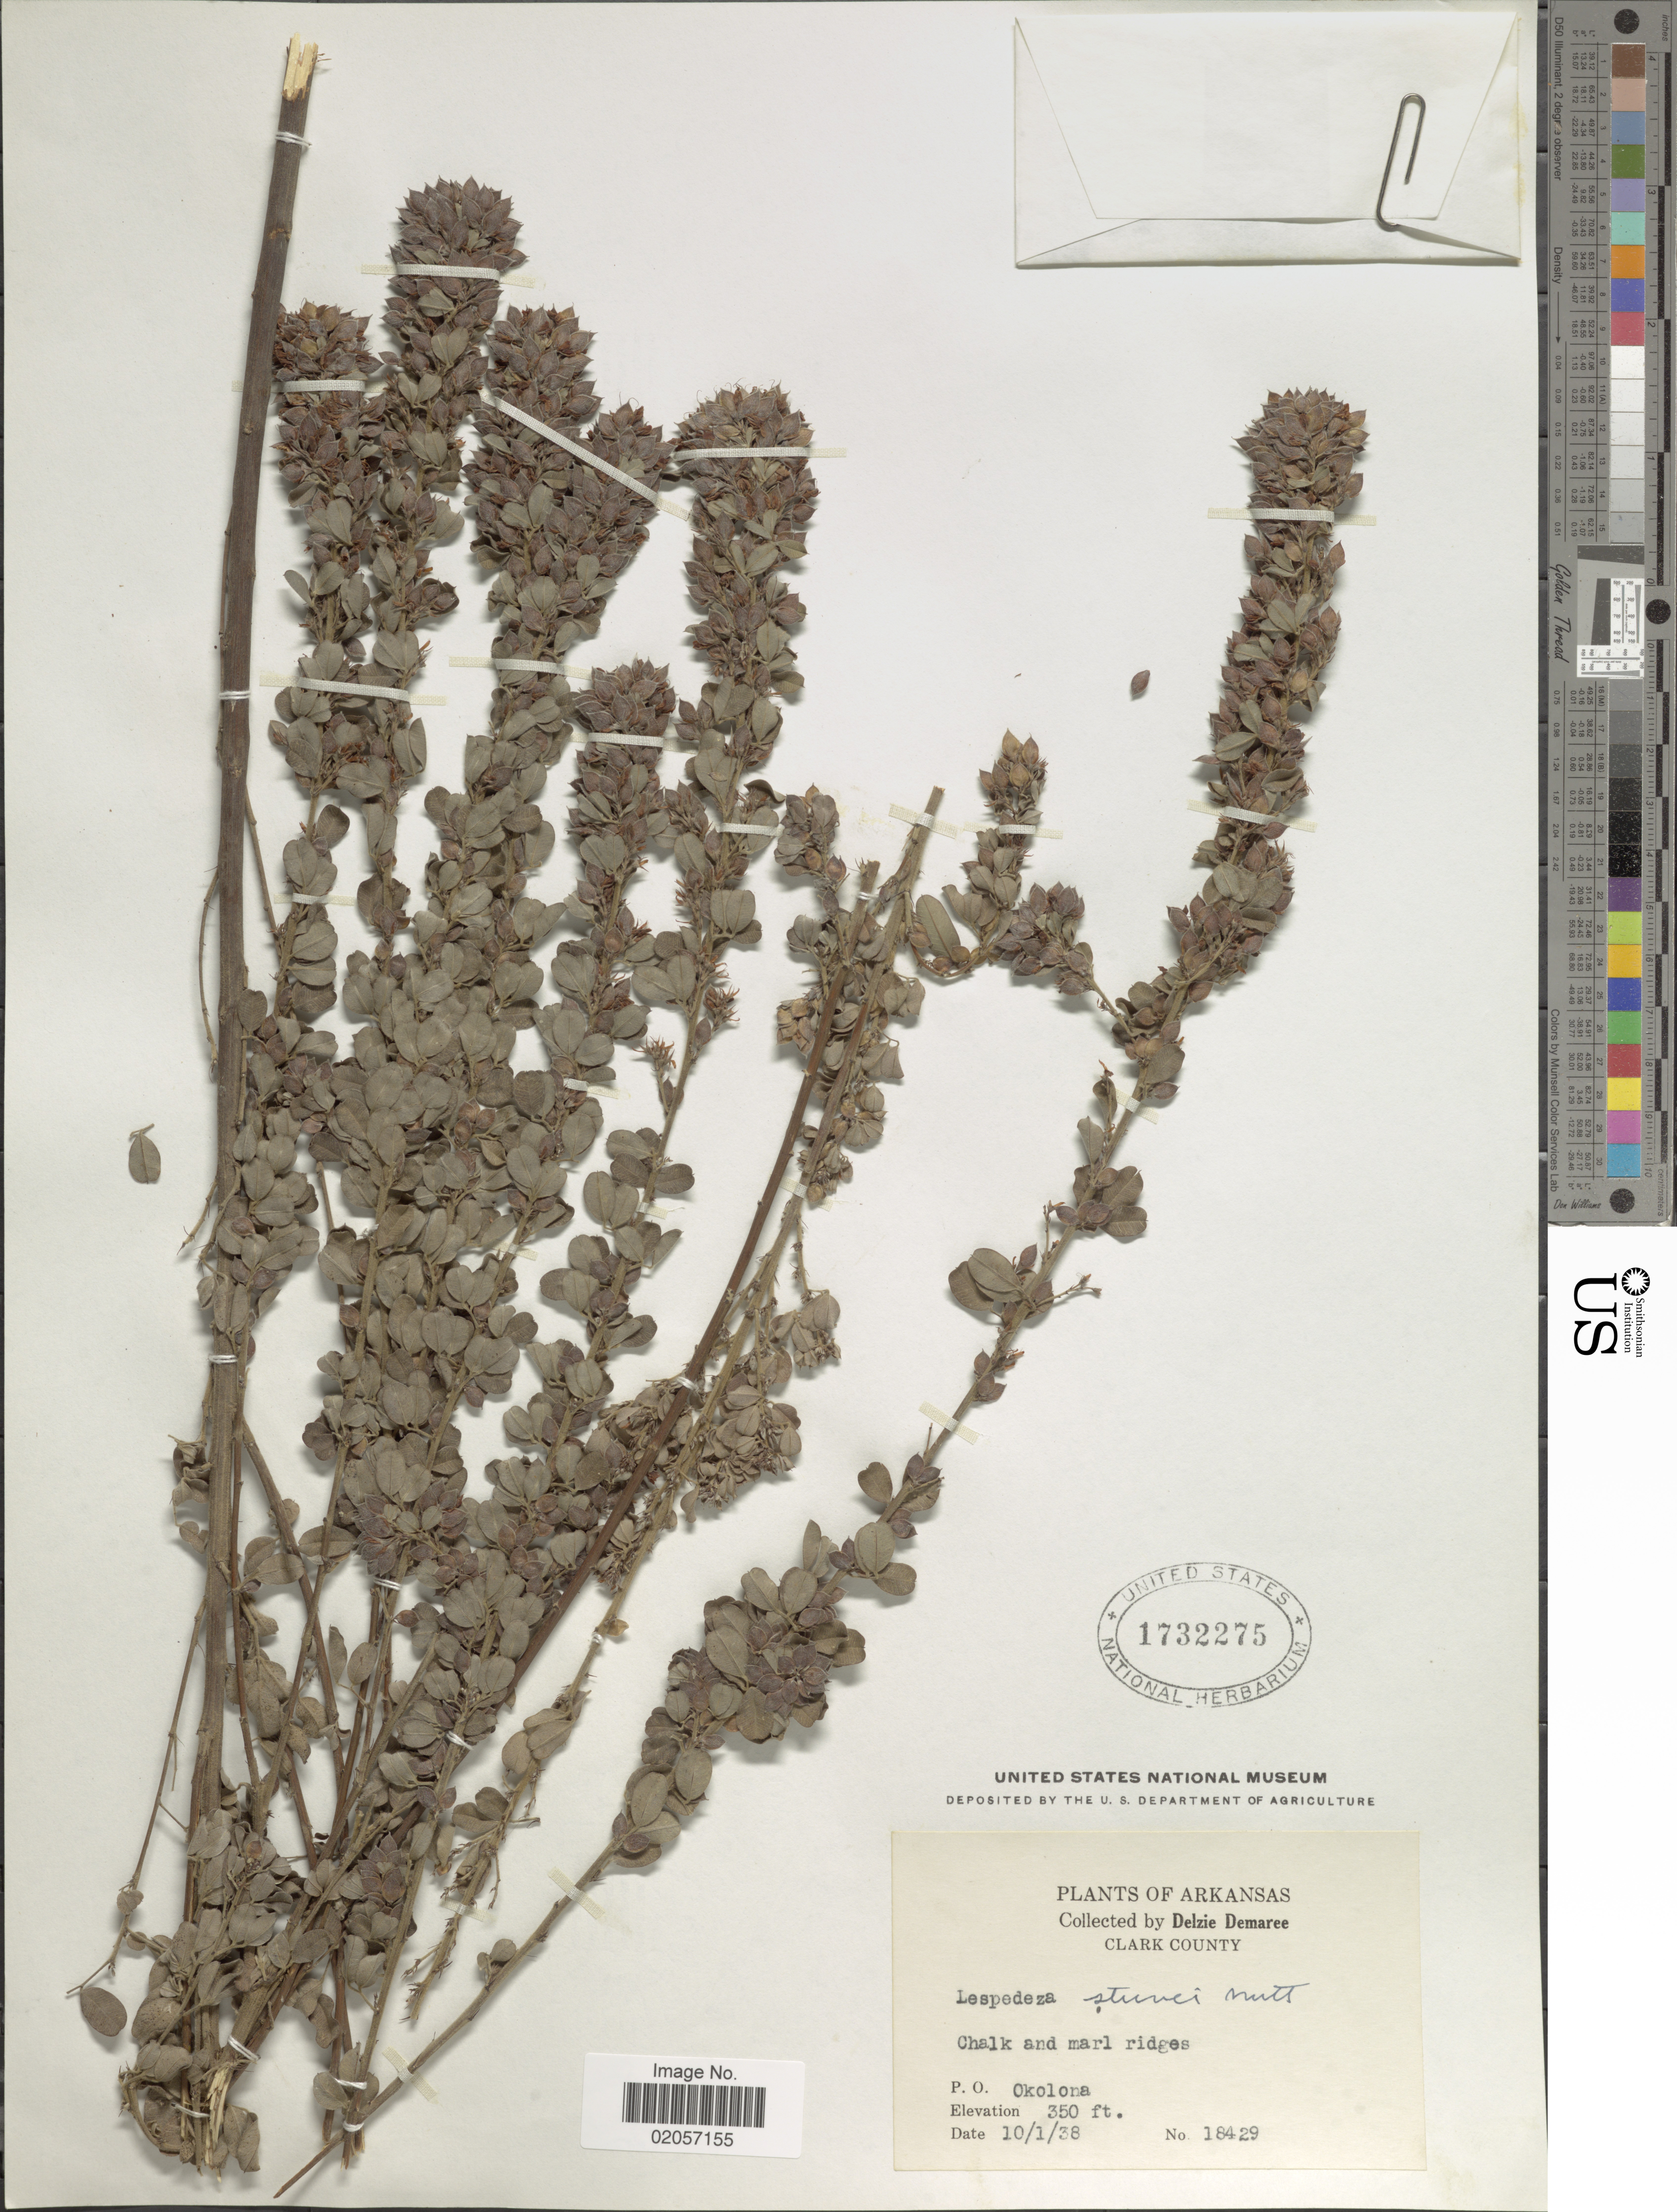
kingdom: Plantae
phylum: Tracheophyta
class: Magnoliopsida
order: Fabales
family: Fabaceae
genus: Lespedeza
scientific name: Lespedeza stuevei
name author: Nutt.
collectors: D. Demaree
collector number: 18429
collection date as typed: Transcribed d/m/y: 1/10/38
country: United States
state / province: Arkansas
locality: Clark County. Chalk and marl ridges. P. O. Okolona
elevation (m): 107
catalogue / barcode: US 1732275